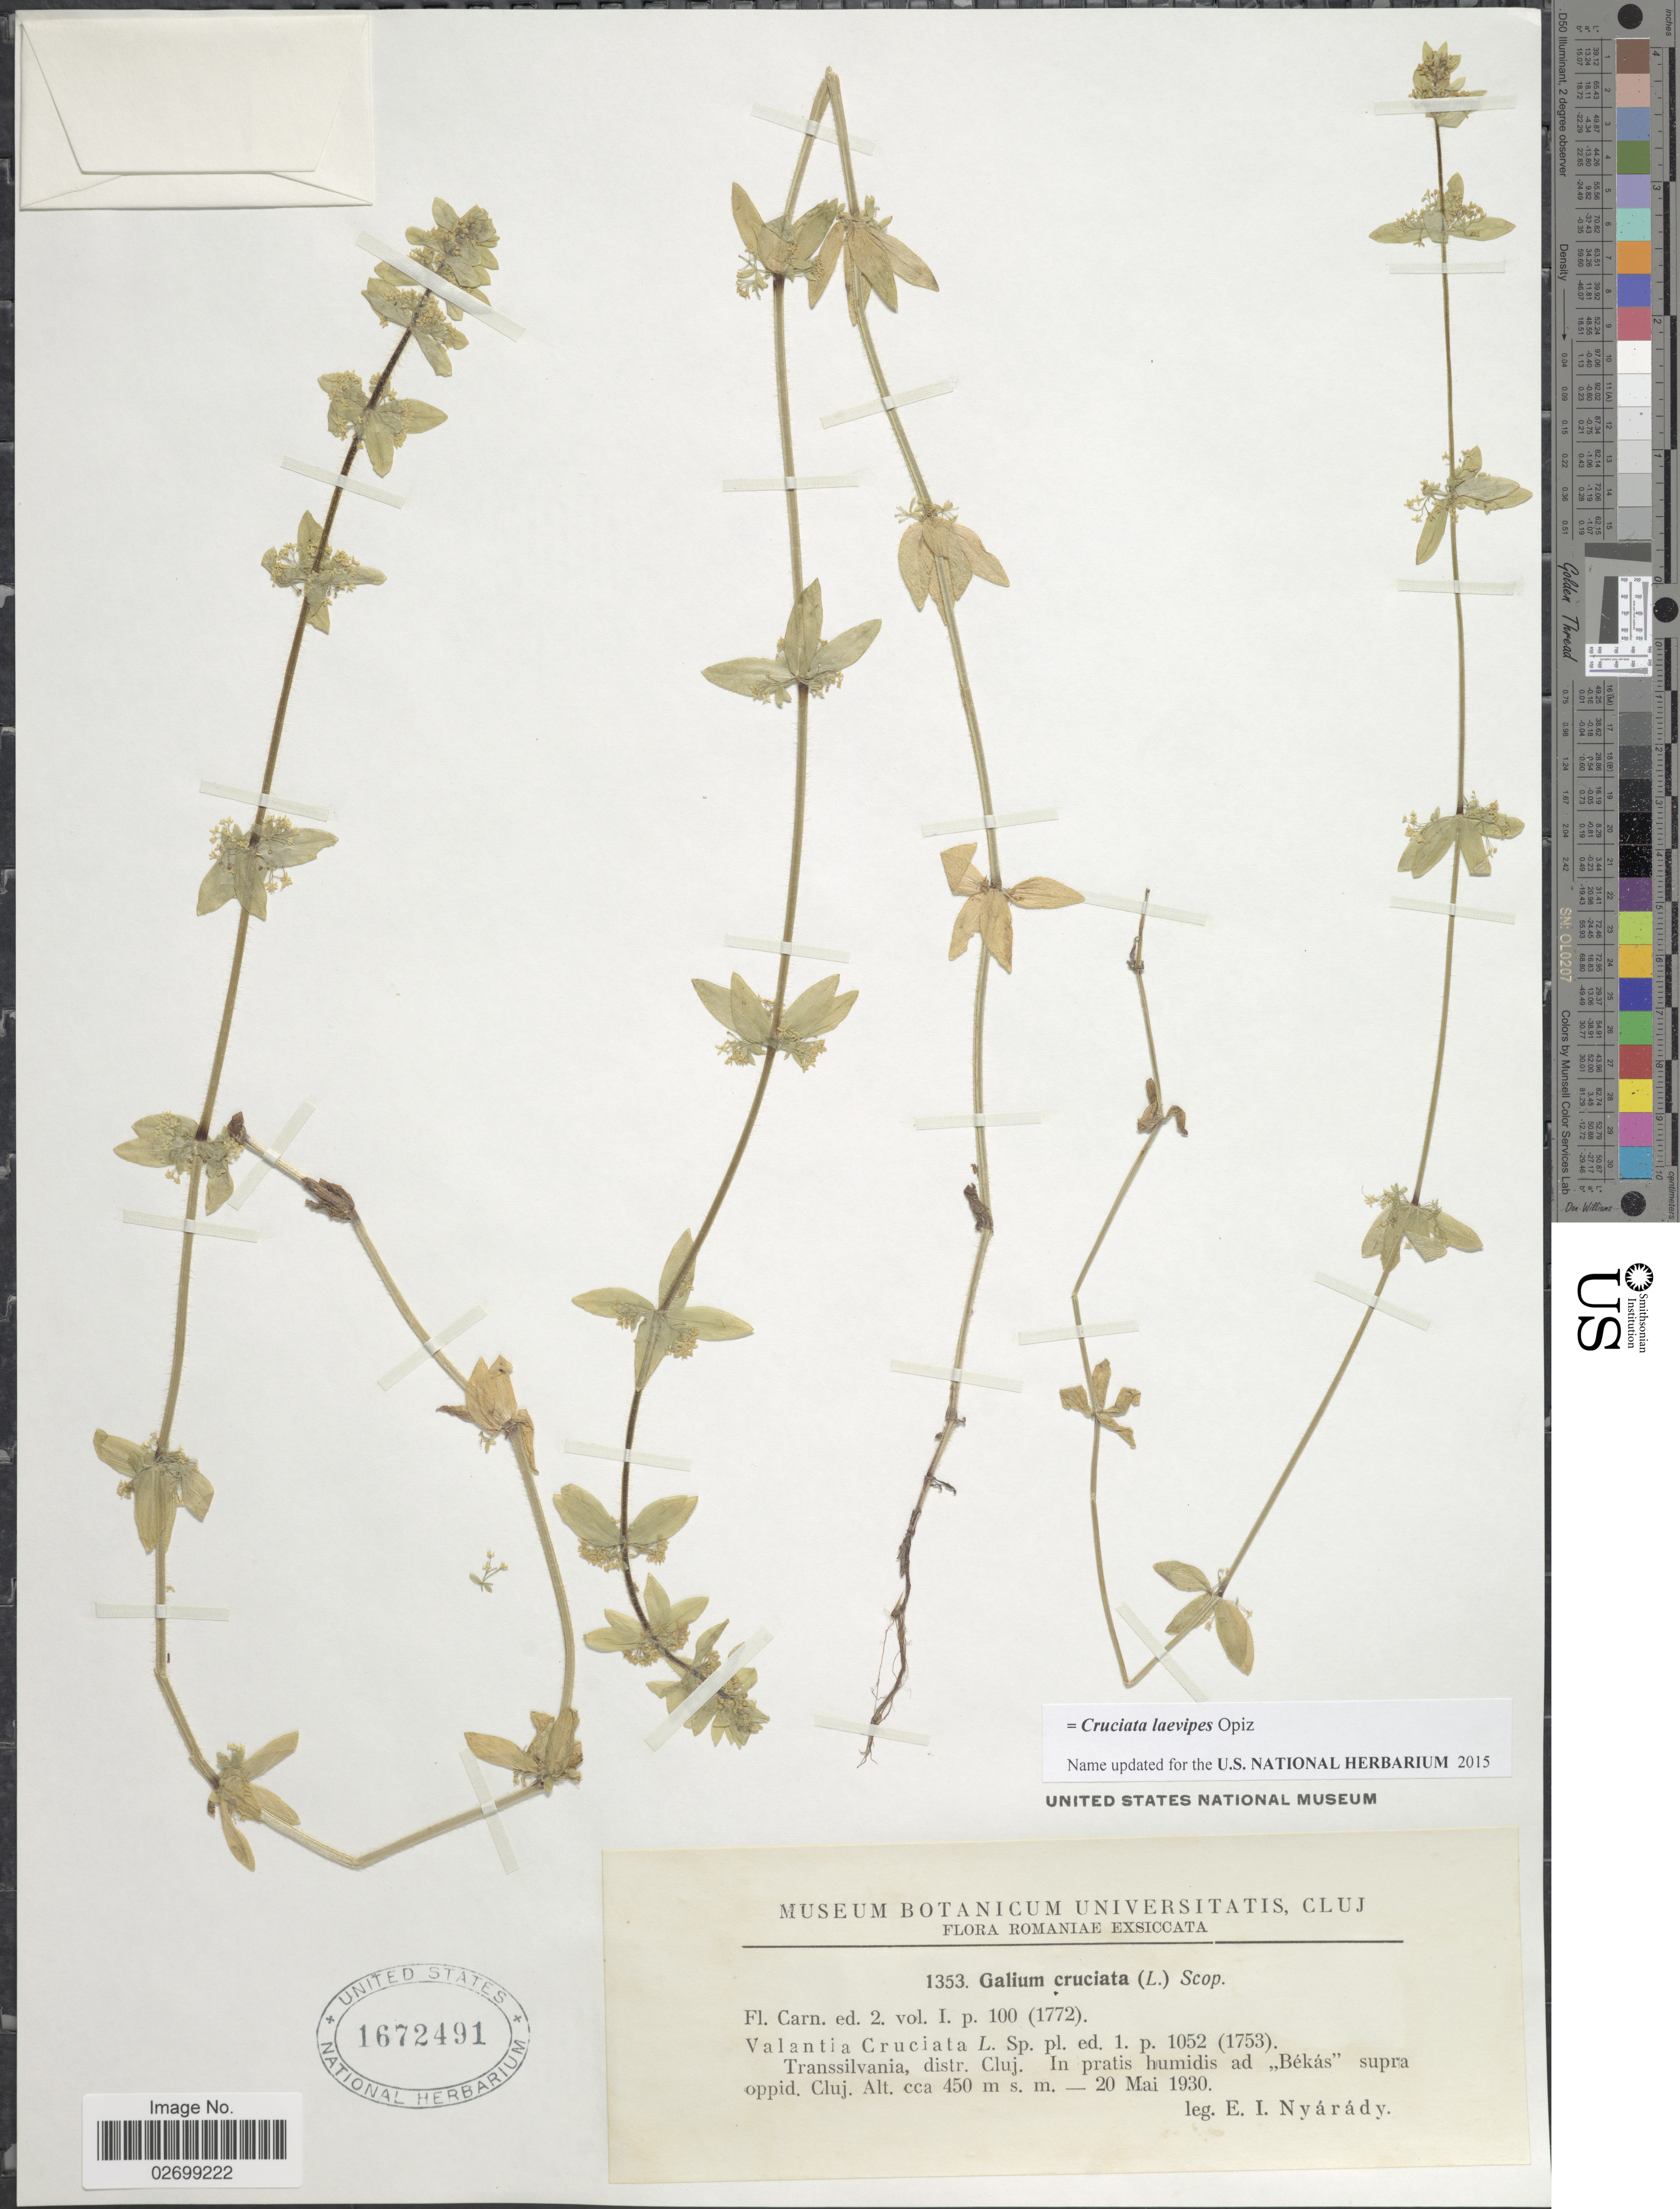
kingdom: Plantae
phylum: Tracheophyta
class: Magnoliopsida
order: Gentianales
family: Rubiaceae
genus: Cruciata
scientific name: Cruciata laevipes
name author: Opiz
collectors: E. Nyárády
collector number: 1353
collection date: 1930-05-20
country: Romania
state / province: Cluj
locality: Transsilvania, in pratis humidis ad "Bekas" supra oppid. Cluj.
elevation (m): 450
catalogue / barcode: US 1672491